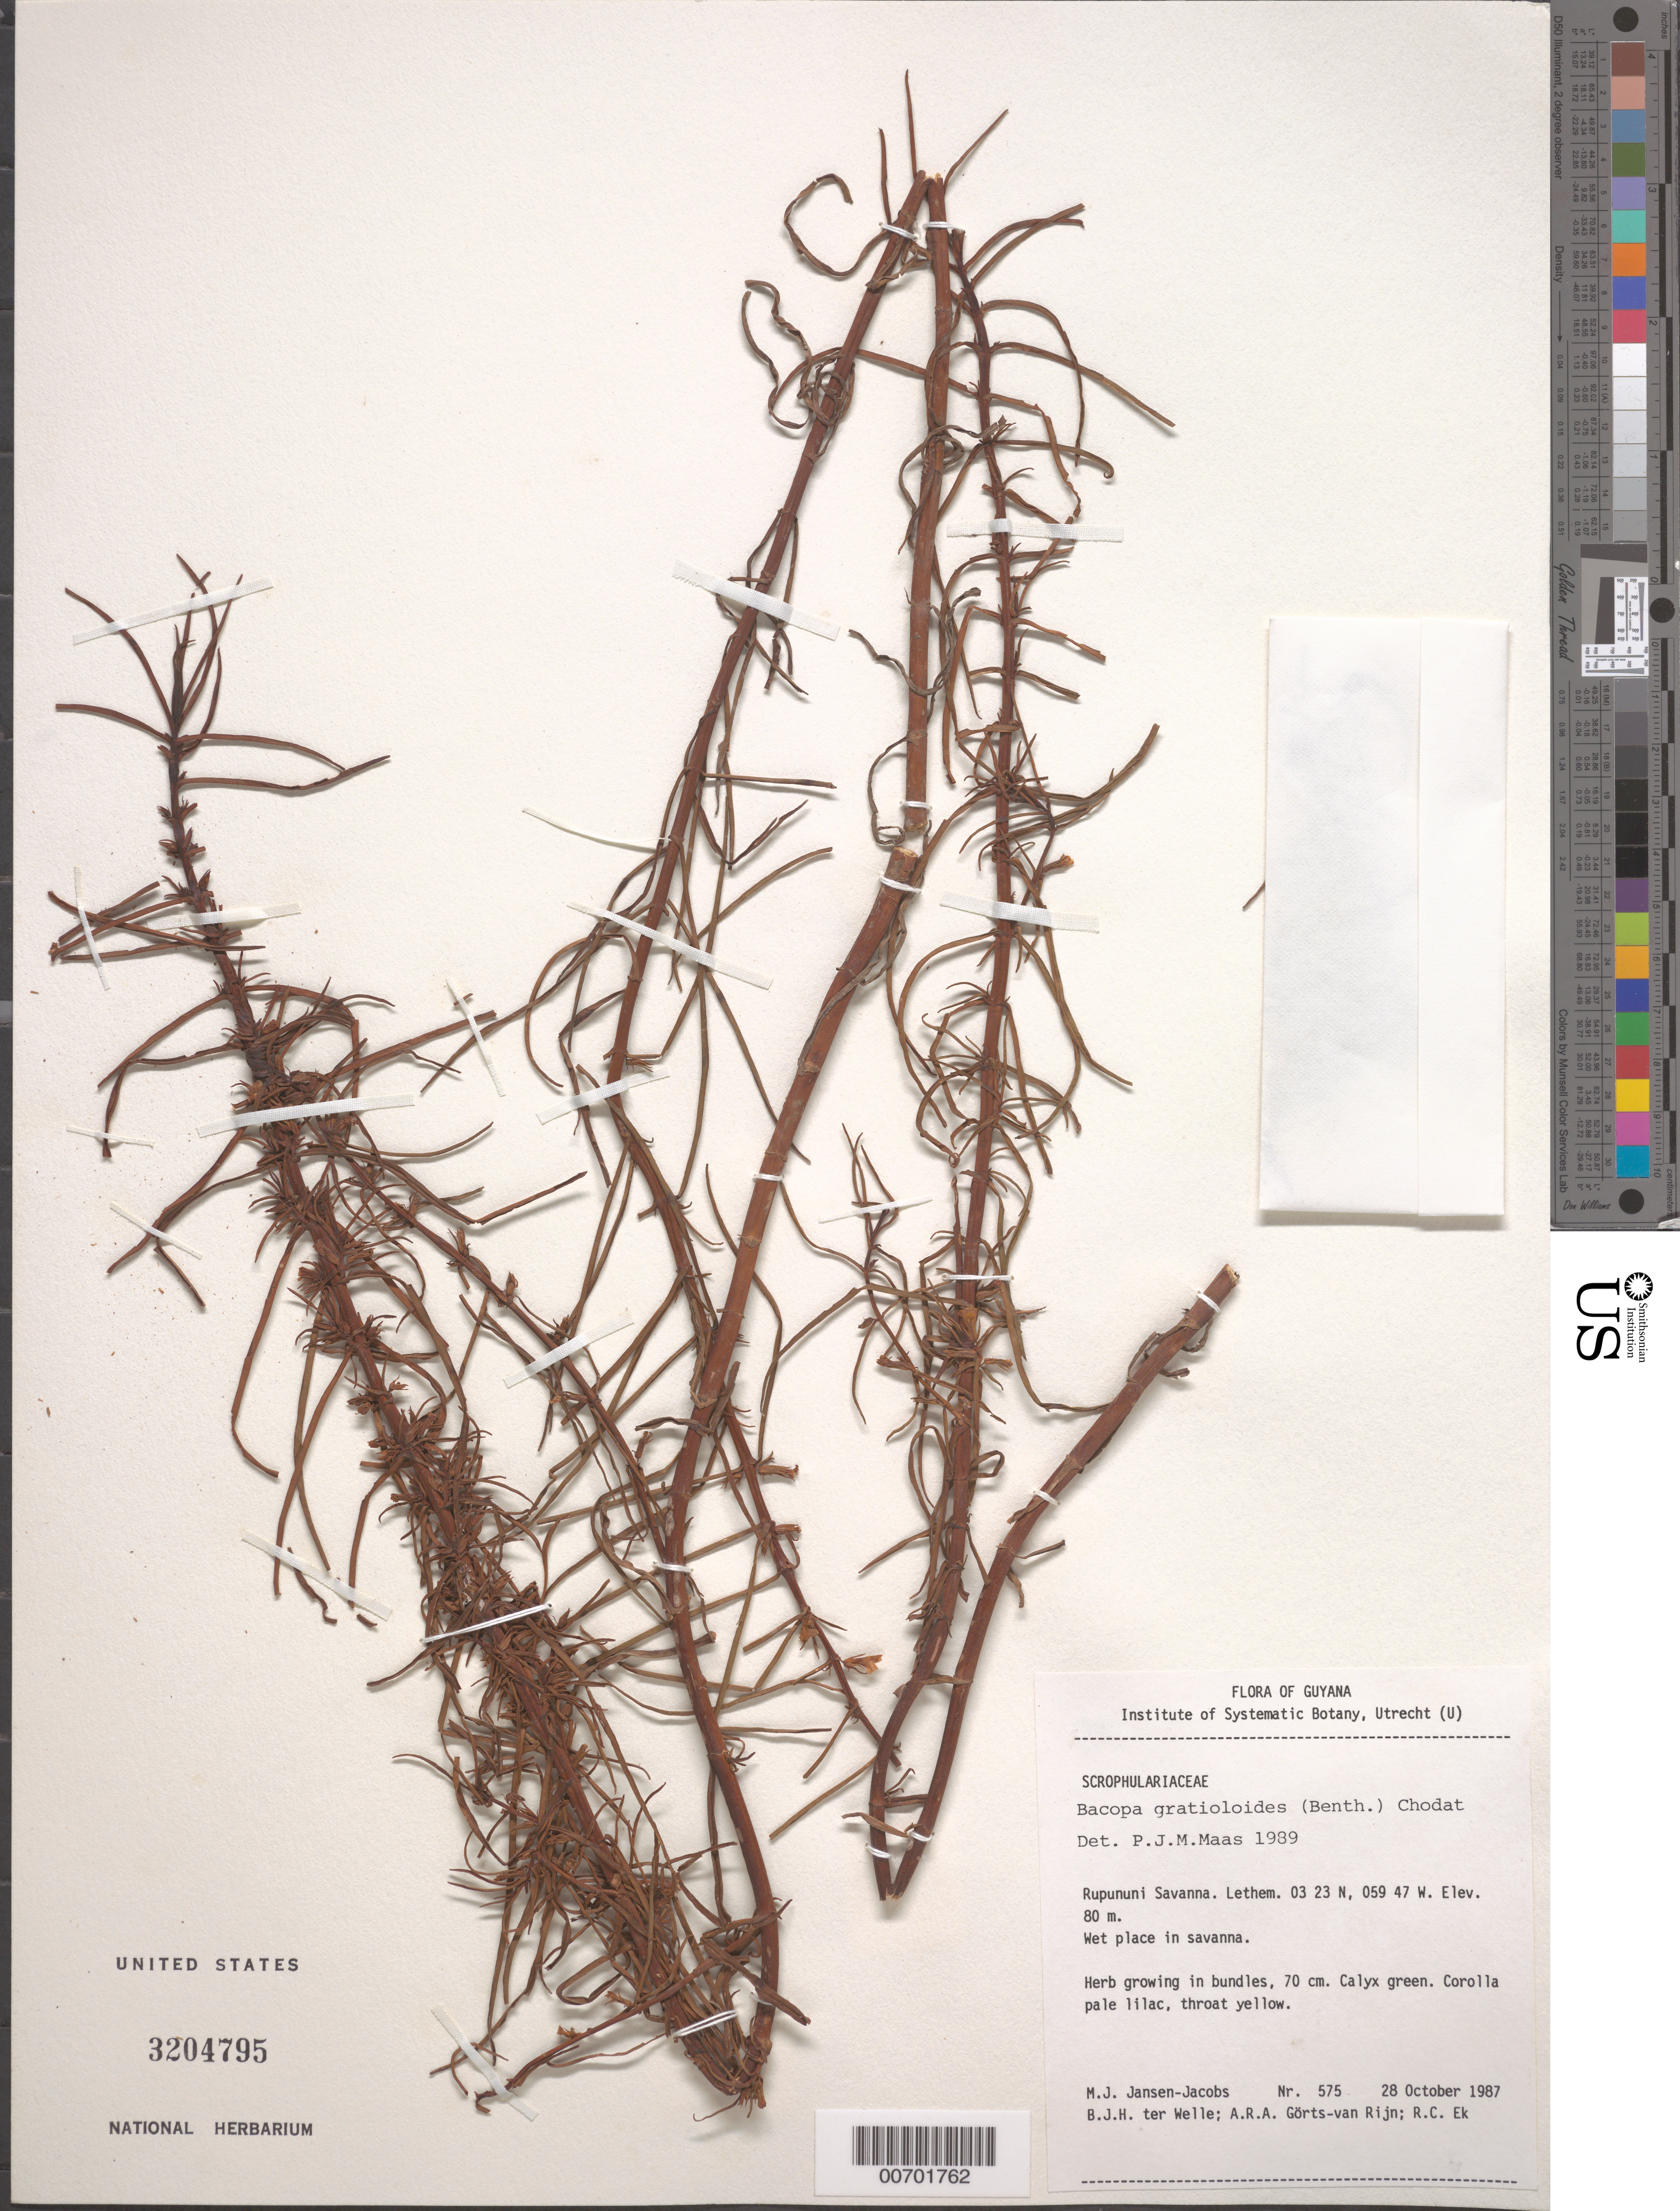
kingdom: Plantae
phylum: Tracheophyta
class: Magnoliopsida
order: Lamiales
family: Plantaginaceae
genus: Bacopa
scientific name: Bacopa gratioloides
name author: (Cham.) Chodat & Hassl.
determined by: Maas, Paul J. M.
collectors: M. J. Jansen-Jacobs, B. Welle, A. .R. A. Görts-van Rijn & R. C. Ek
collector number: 575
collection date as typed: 28-Oct-87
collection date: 1987-10-28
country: Guyana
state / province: U. Takutu-U. Essequibo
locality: Lethem, Rupununi Dist.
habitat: Savanna, wet place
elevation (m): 80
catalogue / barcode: US 3204795